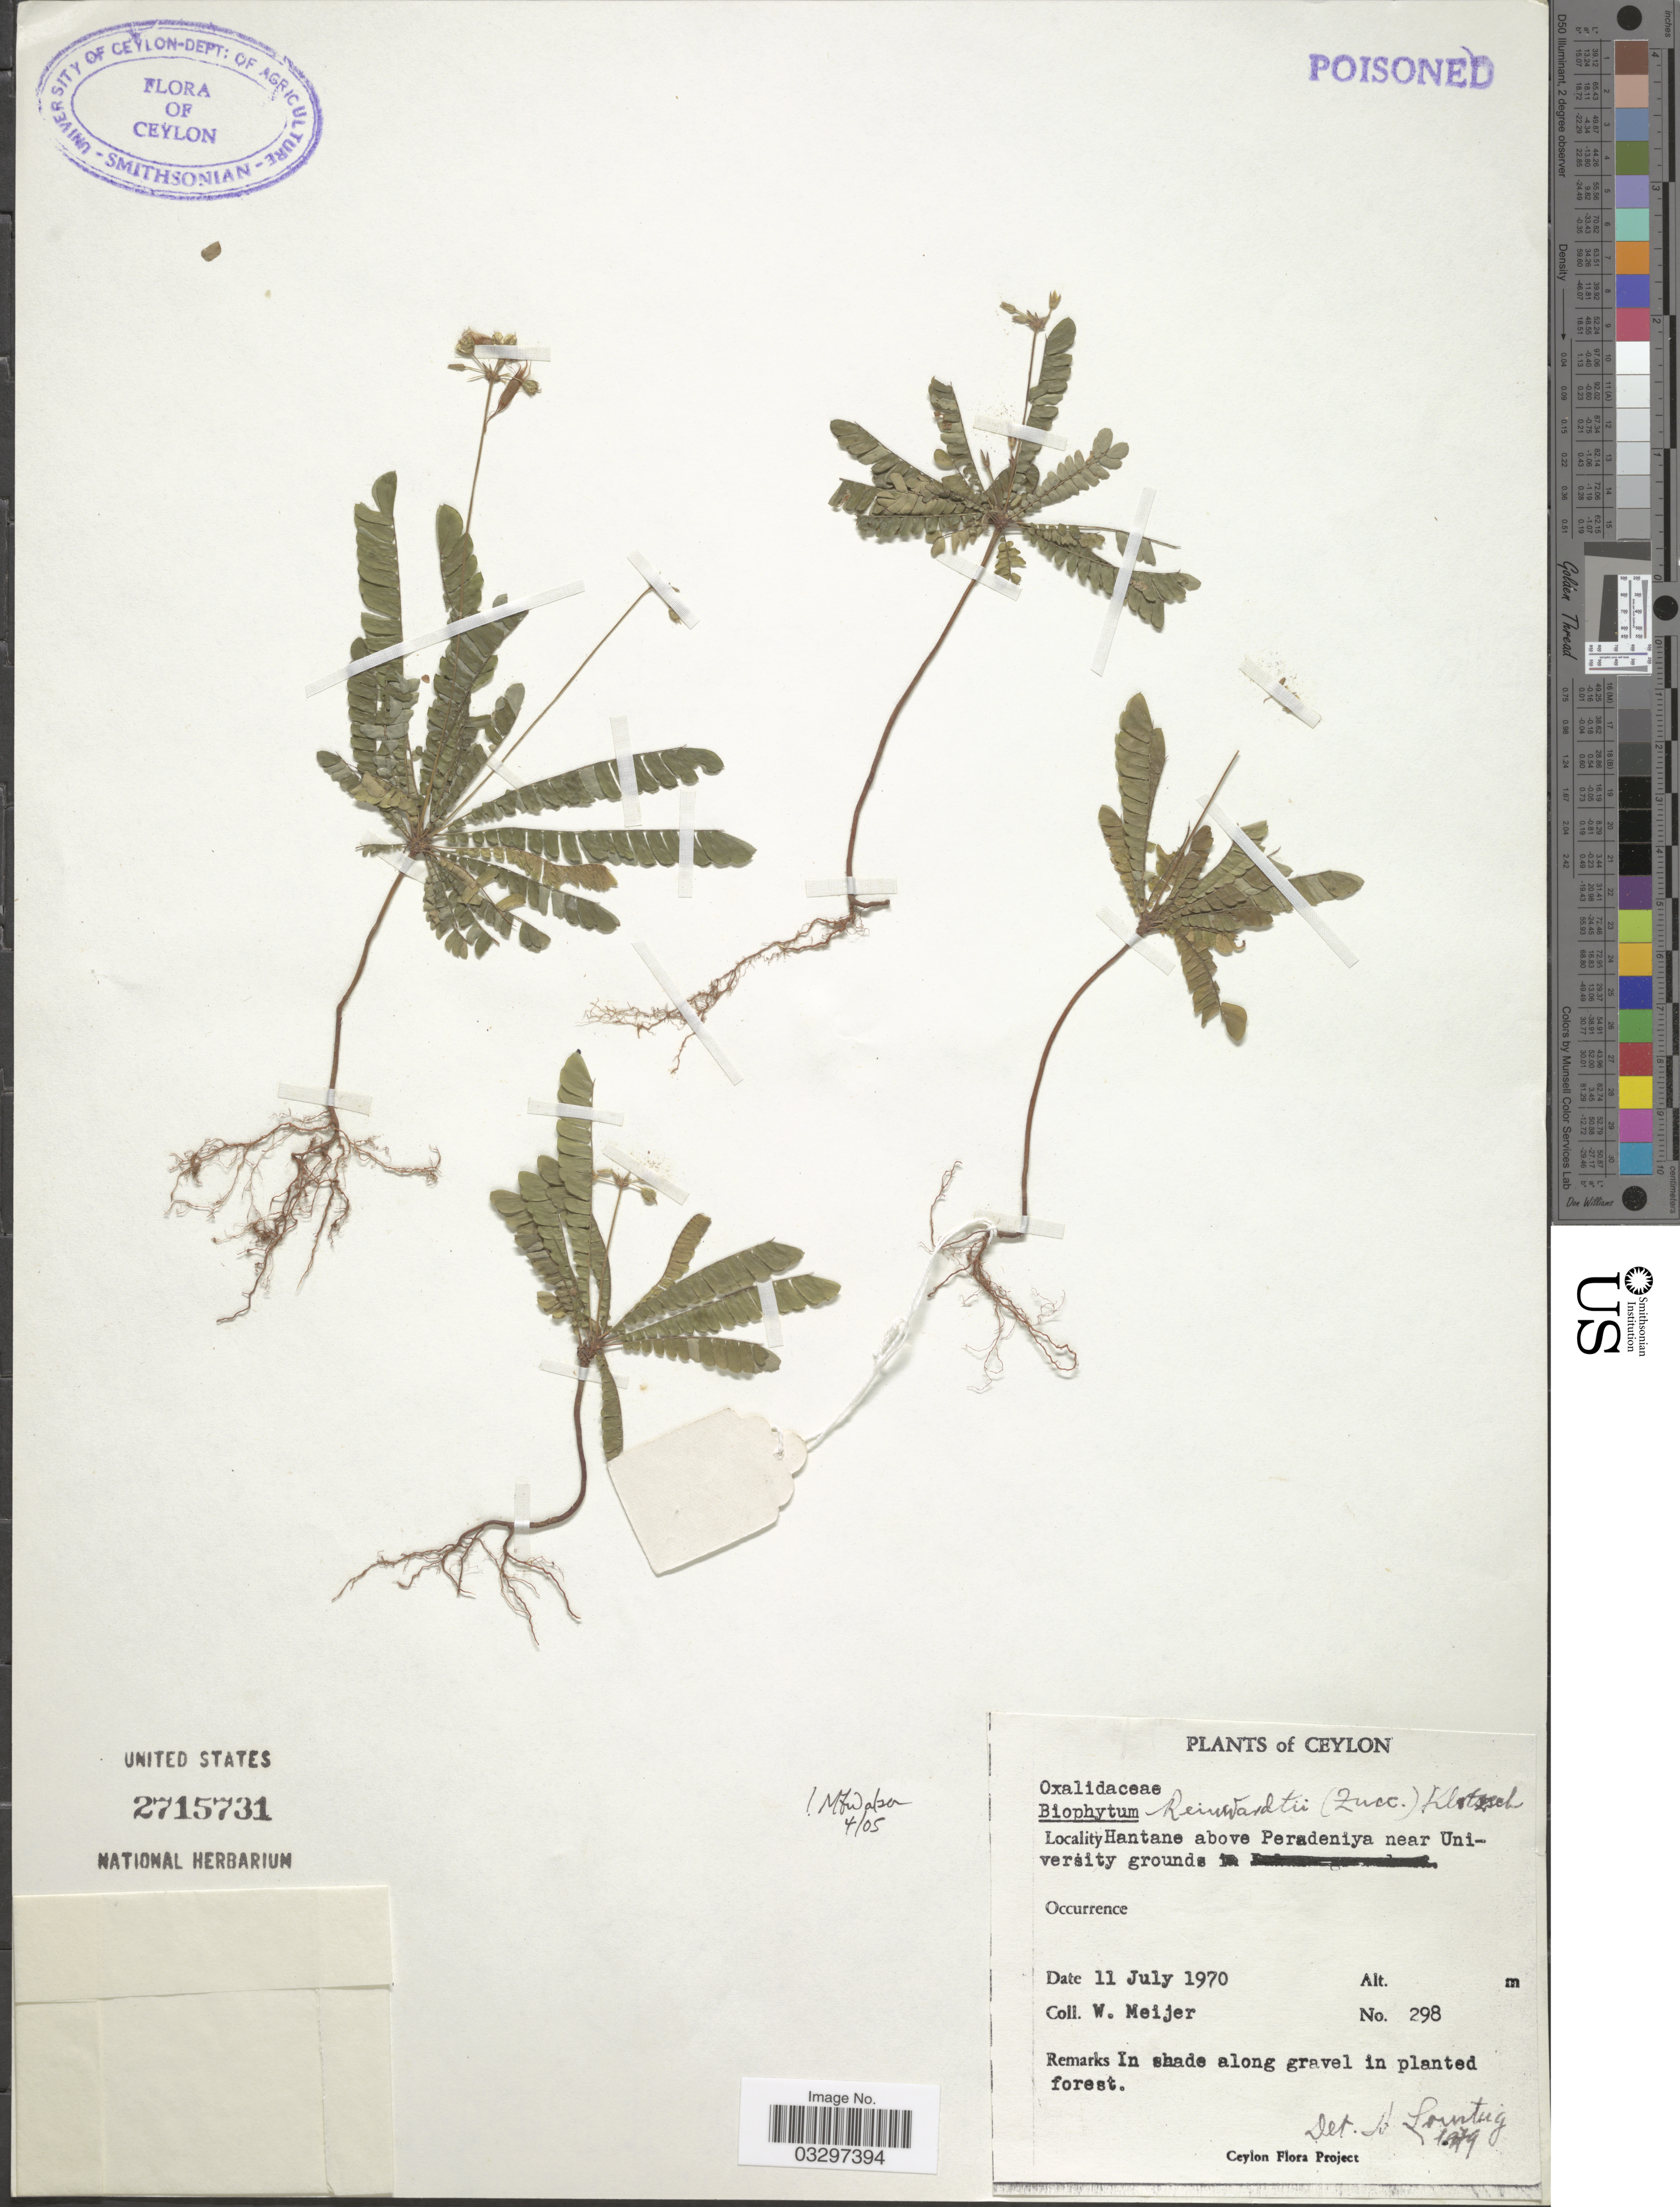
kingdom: Plantae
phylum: Tracheophyta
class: Magnoliopsida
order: Oxalidales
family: Oxalidaceae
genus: Biophytum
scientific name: Biophytum reinwardtii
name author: (Zucc.) Klotzsch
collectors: W. Meijer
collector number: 298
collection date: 1970-07-11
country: Sri Lanka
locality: Ceylon. Hantane above Peradeniya near University grounds.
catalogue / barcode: US 2715731